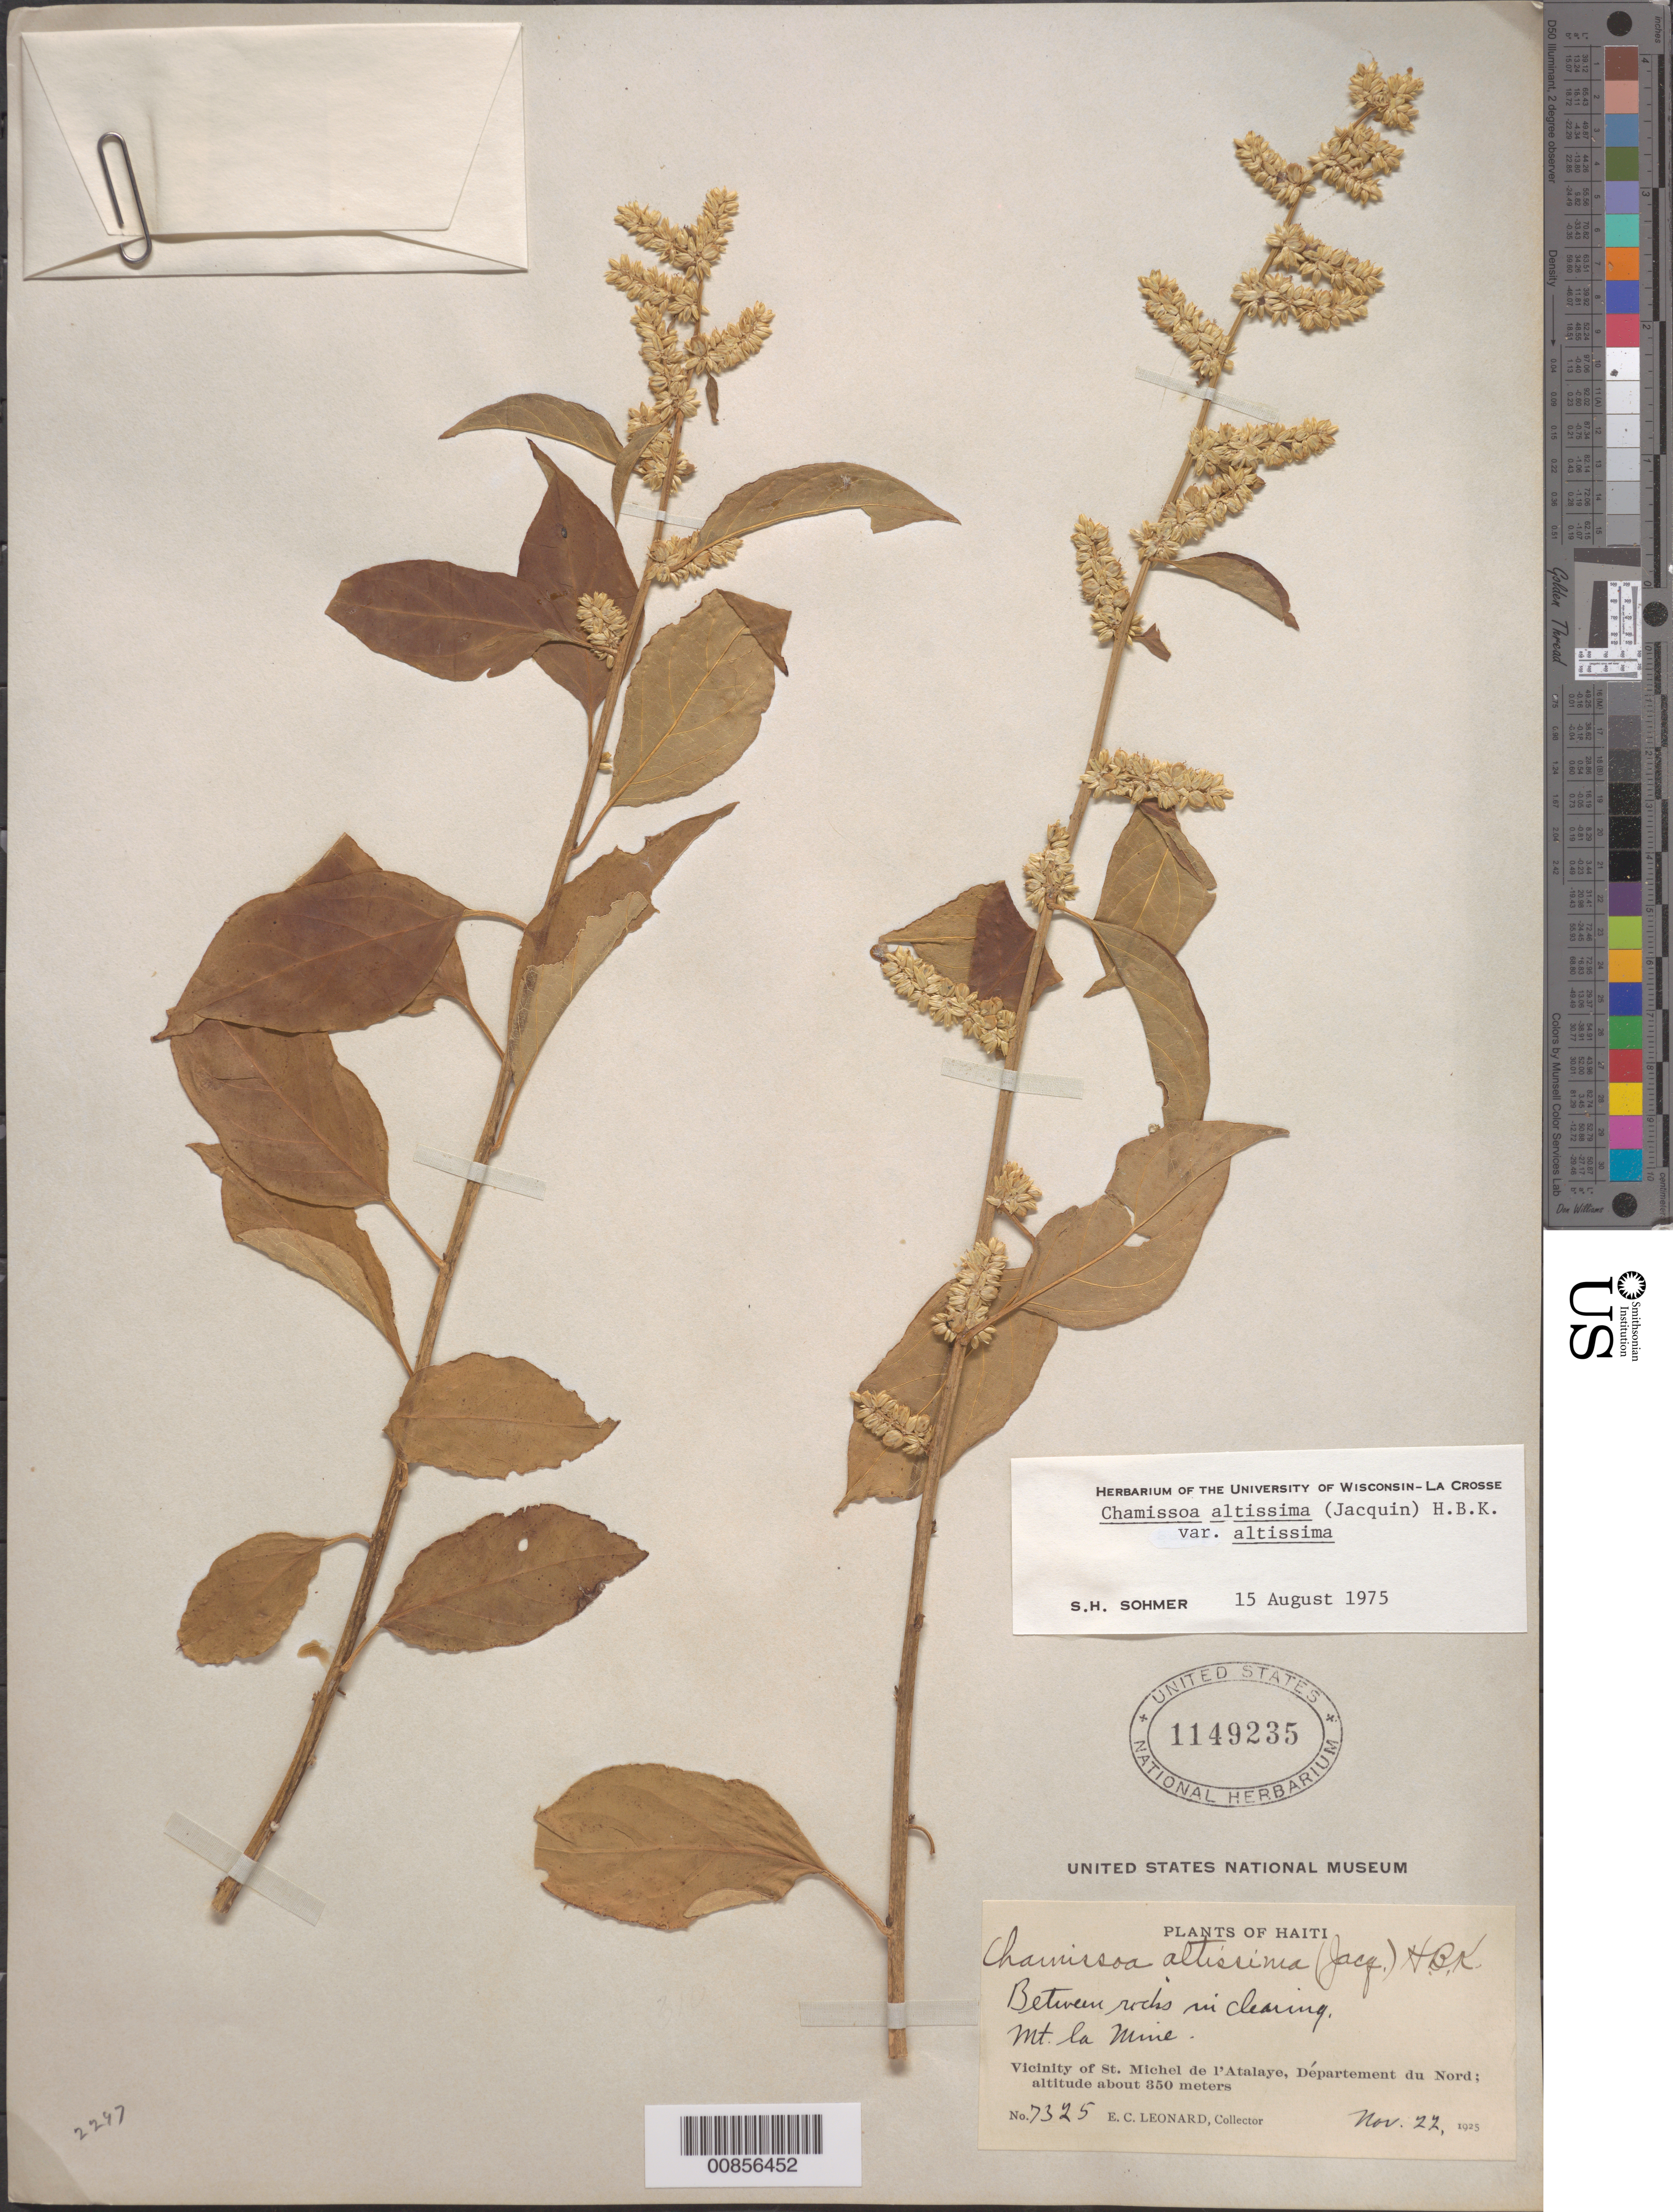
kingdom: Plantae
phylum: Tracheophyta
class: Magnoliopsida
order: Caryophyllales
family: Amaranthaceae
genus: Chamissoa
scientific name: Chamissoa altissima var. altissima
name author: (Jacq.) Kunth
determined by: Sohmer, S. H.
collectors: E. C. Leonard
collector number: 7325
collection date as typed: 22 Nov 1925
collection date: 1925-11-22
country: Haiti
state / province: Nord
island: Hispaniola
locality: Vicinity of St. Michel de l'Atalaye. Mt. la Mine.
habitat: Between rocks in clearing.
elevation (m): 350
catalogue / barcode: US 1149235